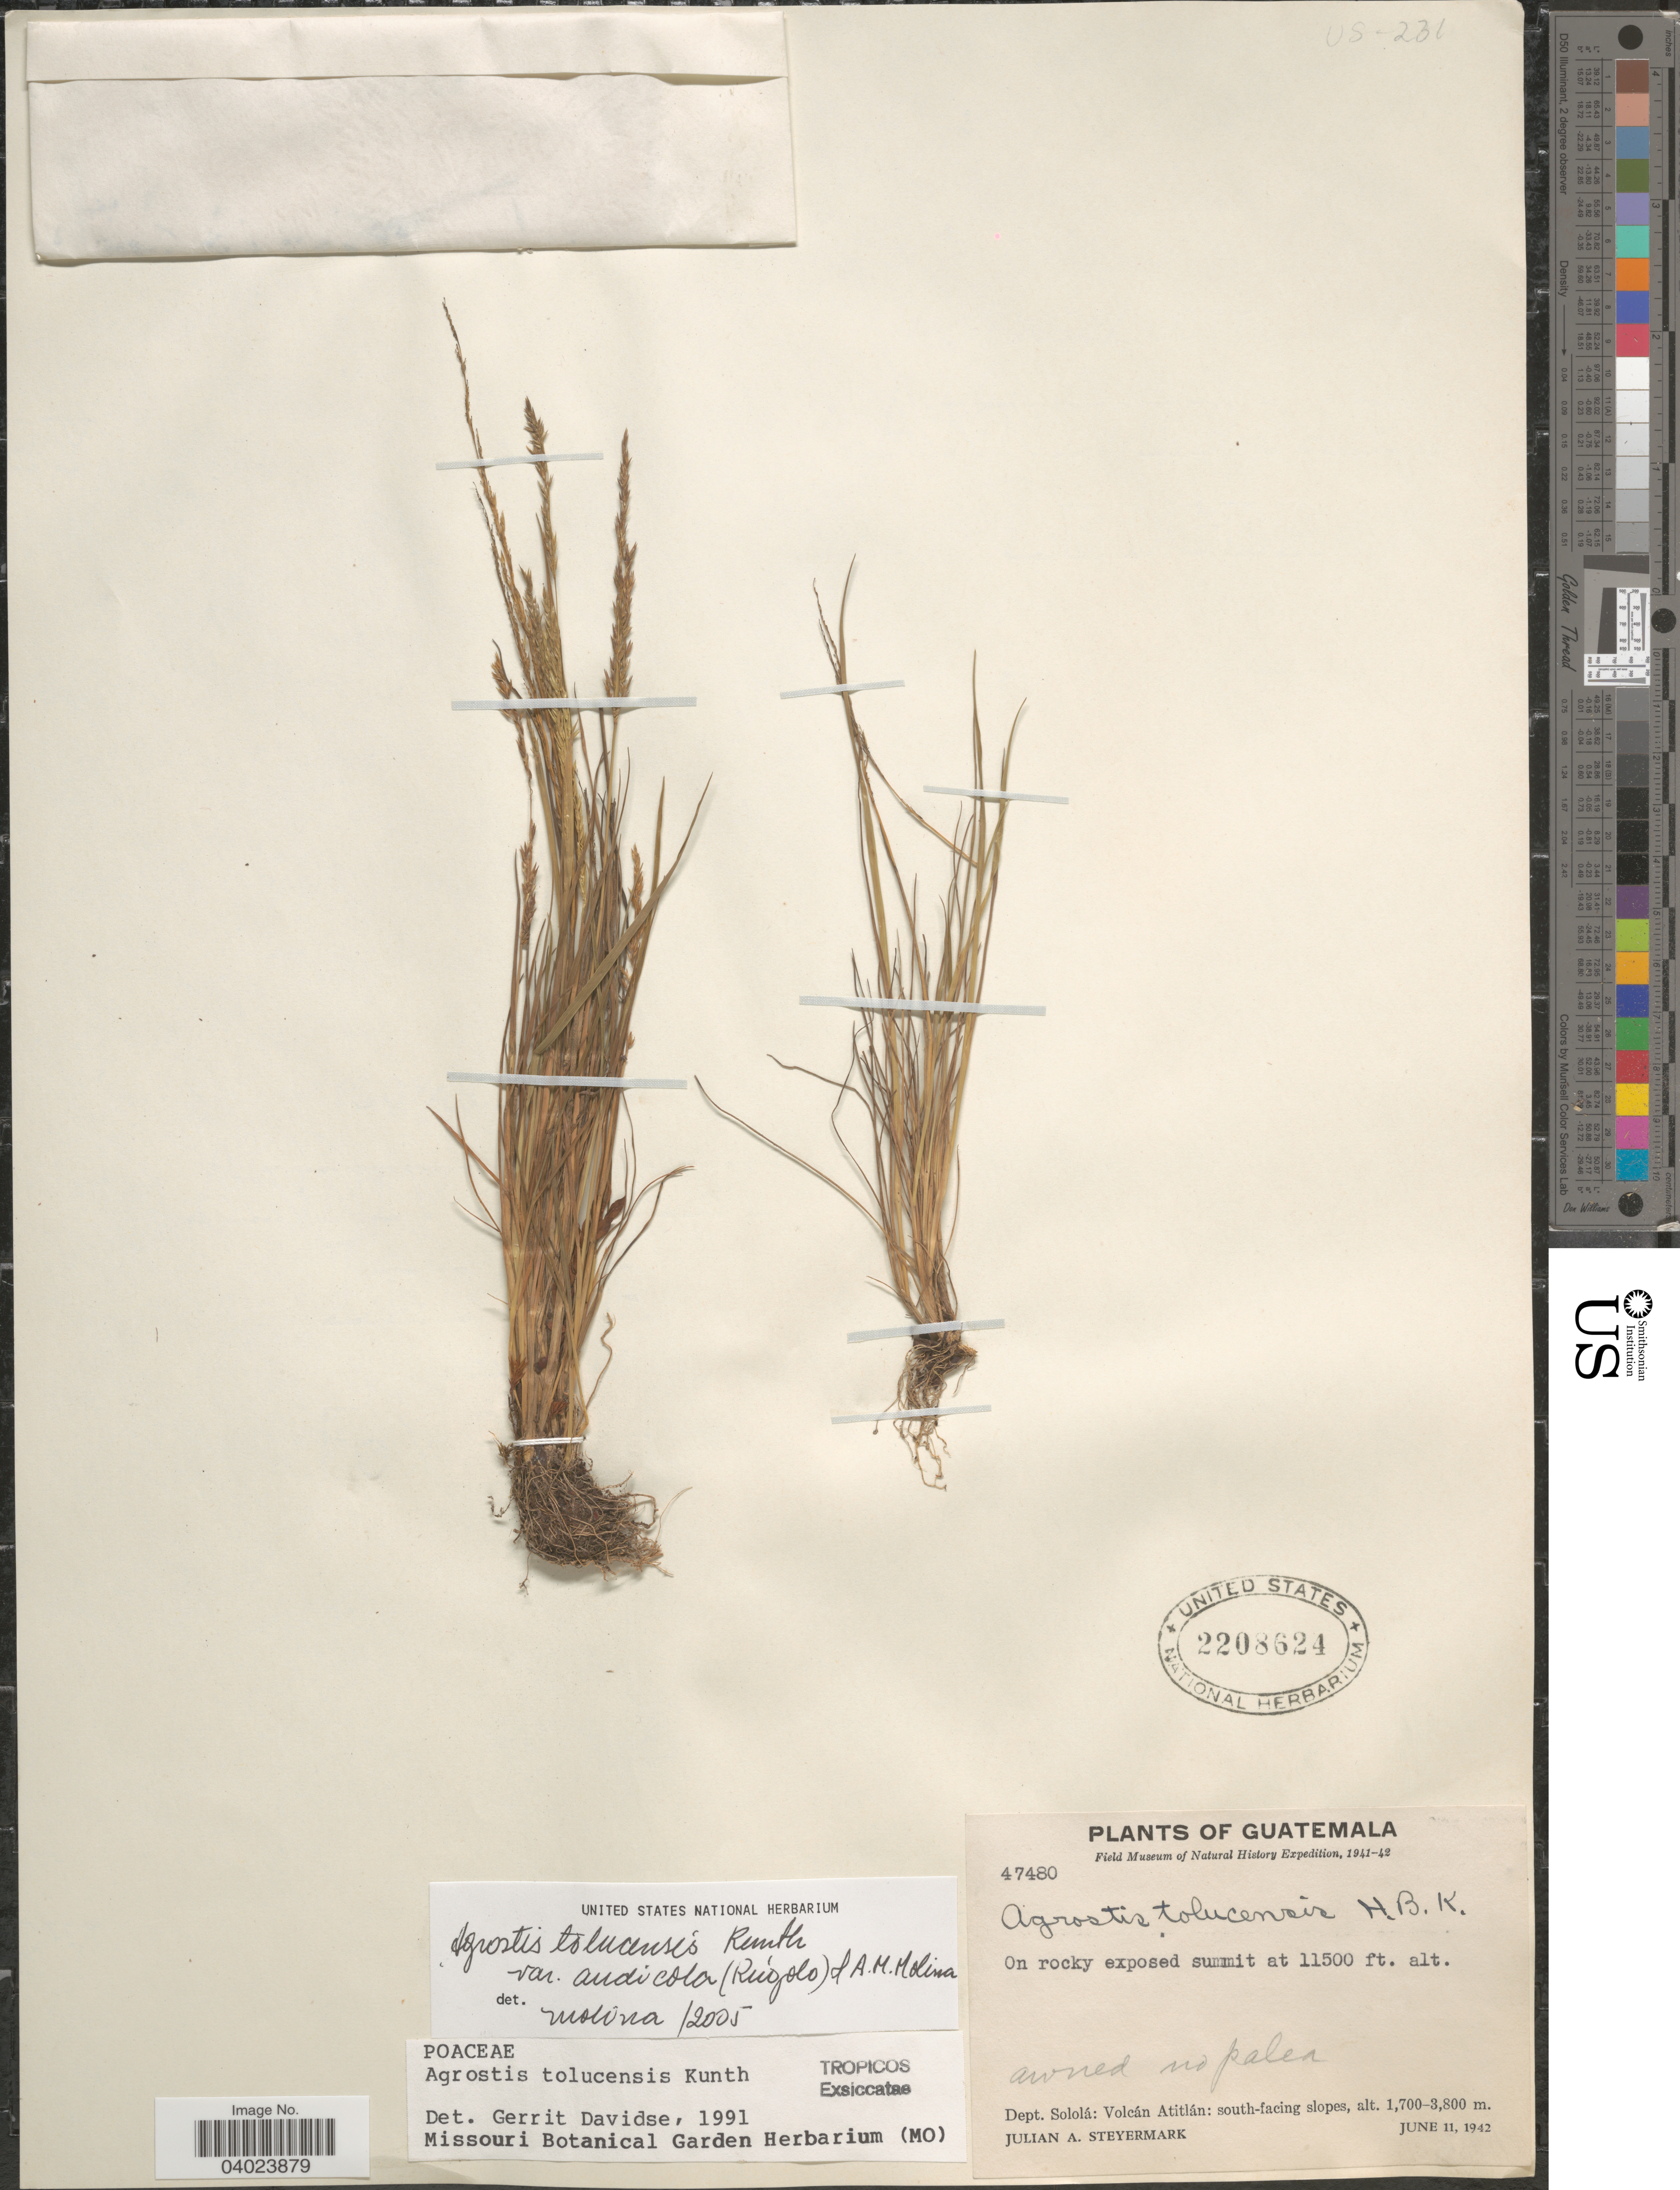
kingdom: Plantae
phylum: Tracheophyta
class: Liliopsida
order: Poales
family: Poaceae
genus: Agrostis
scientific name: Agrostis tolucensis var. andicola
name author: (Pilg.) Rúgolo & A.M. Molina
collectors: J. Steyermark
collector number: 47480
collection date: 1942-06-11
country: Guatemala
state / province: Solola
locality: On rocky exposed summit. Dept. Sololá: Volcán Atitlán: south-facing slopes.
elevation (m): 3505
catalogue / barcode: US 2208624